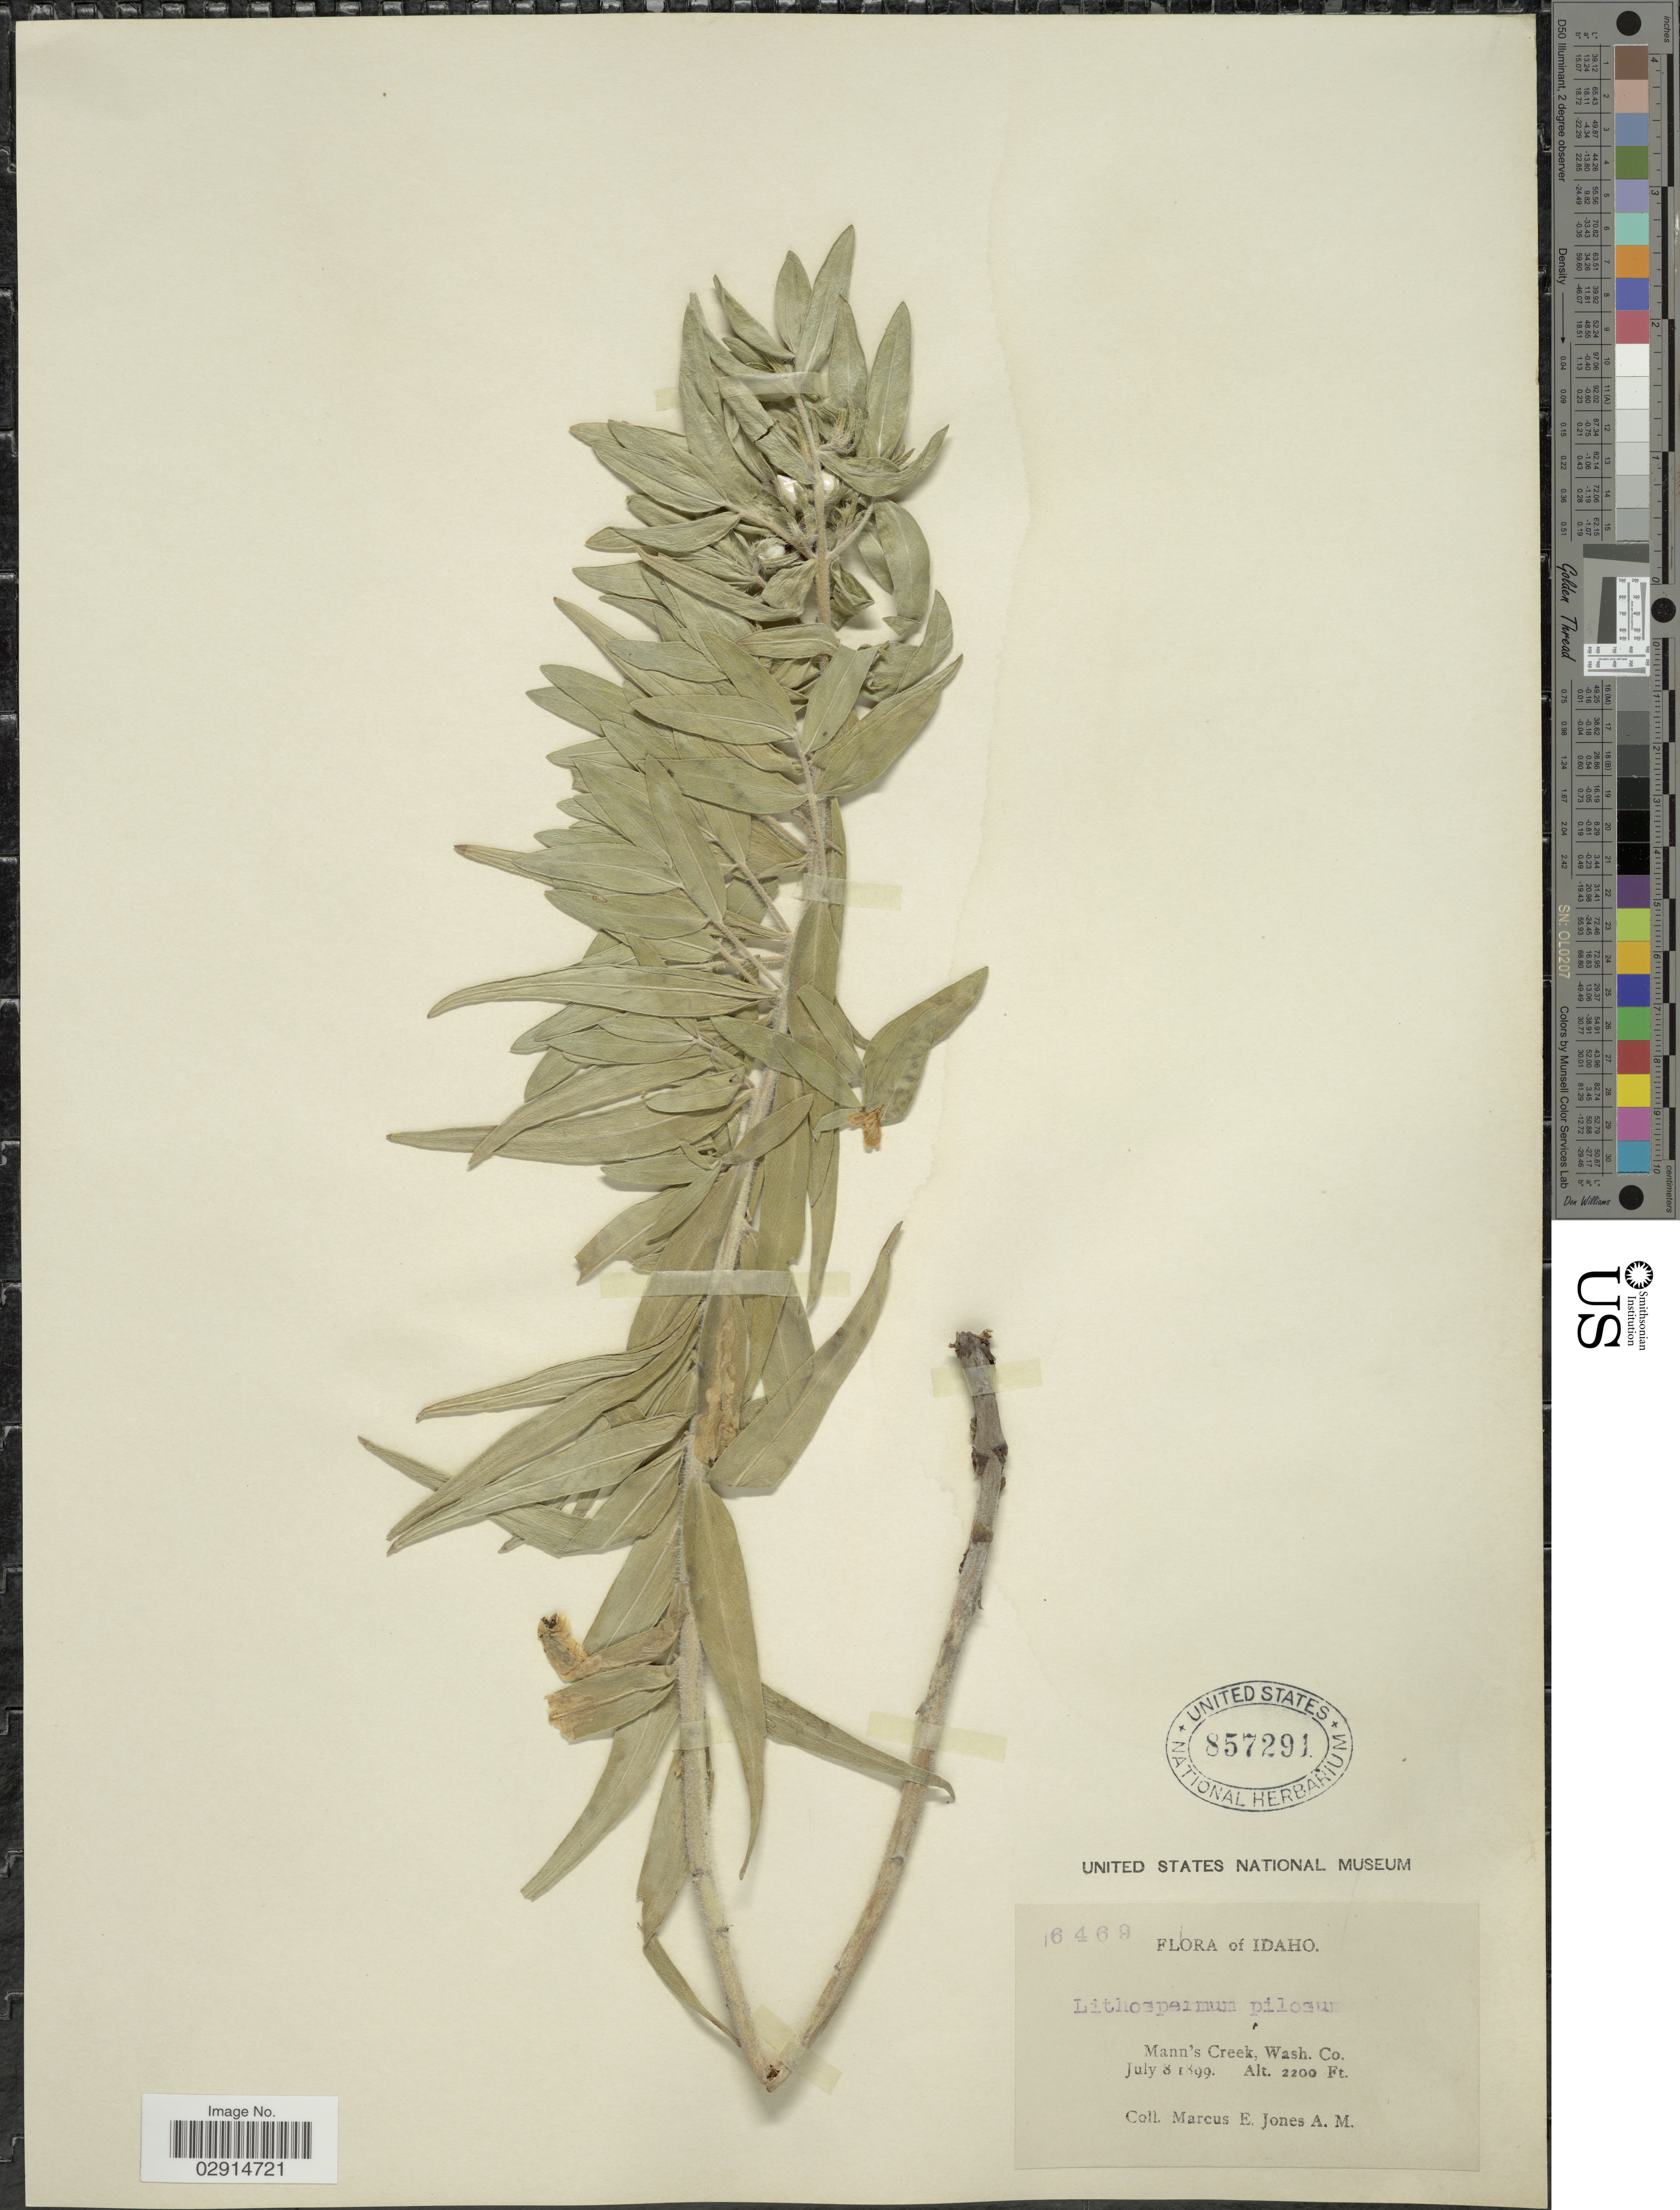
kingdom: Plantae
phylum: Tracheophyta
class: Magnoliopsida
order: Boraginales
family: Boraginaceae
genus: Lithospermum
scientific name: Lithospermum ruderale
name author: Douglas ex Lehm.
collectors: M. E. Jones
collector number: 6469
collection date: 1899-07-08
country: United States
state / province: Idaho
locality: Mann's Creek, Wash. Co.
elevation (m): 671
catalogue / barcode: US 857291